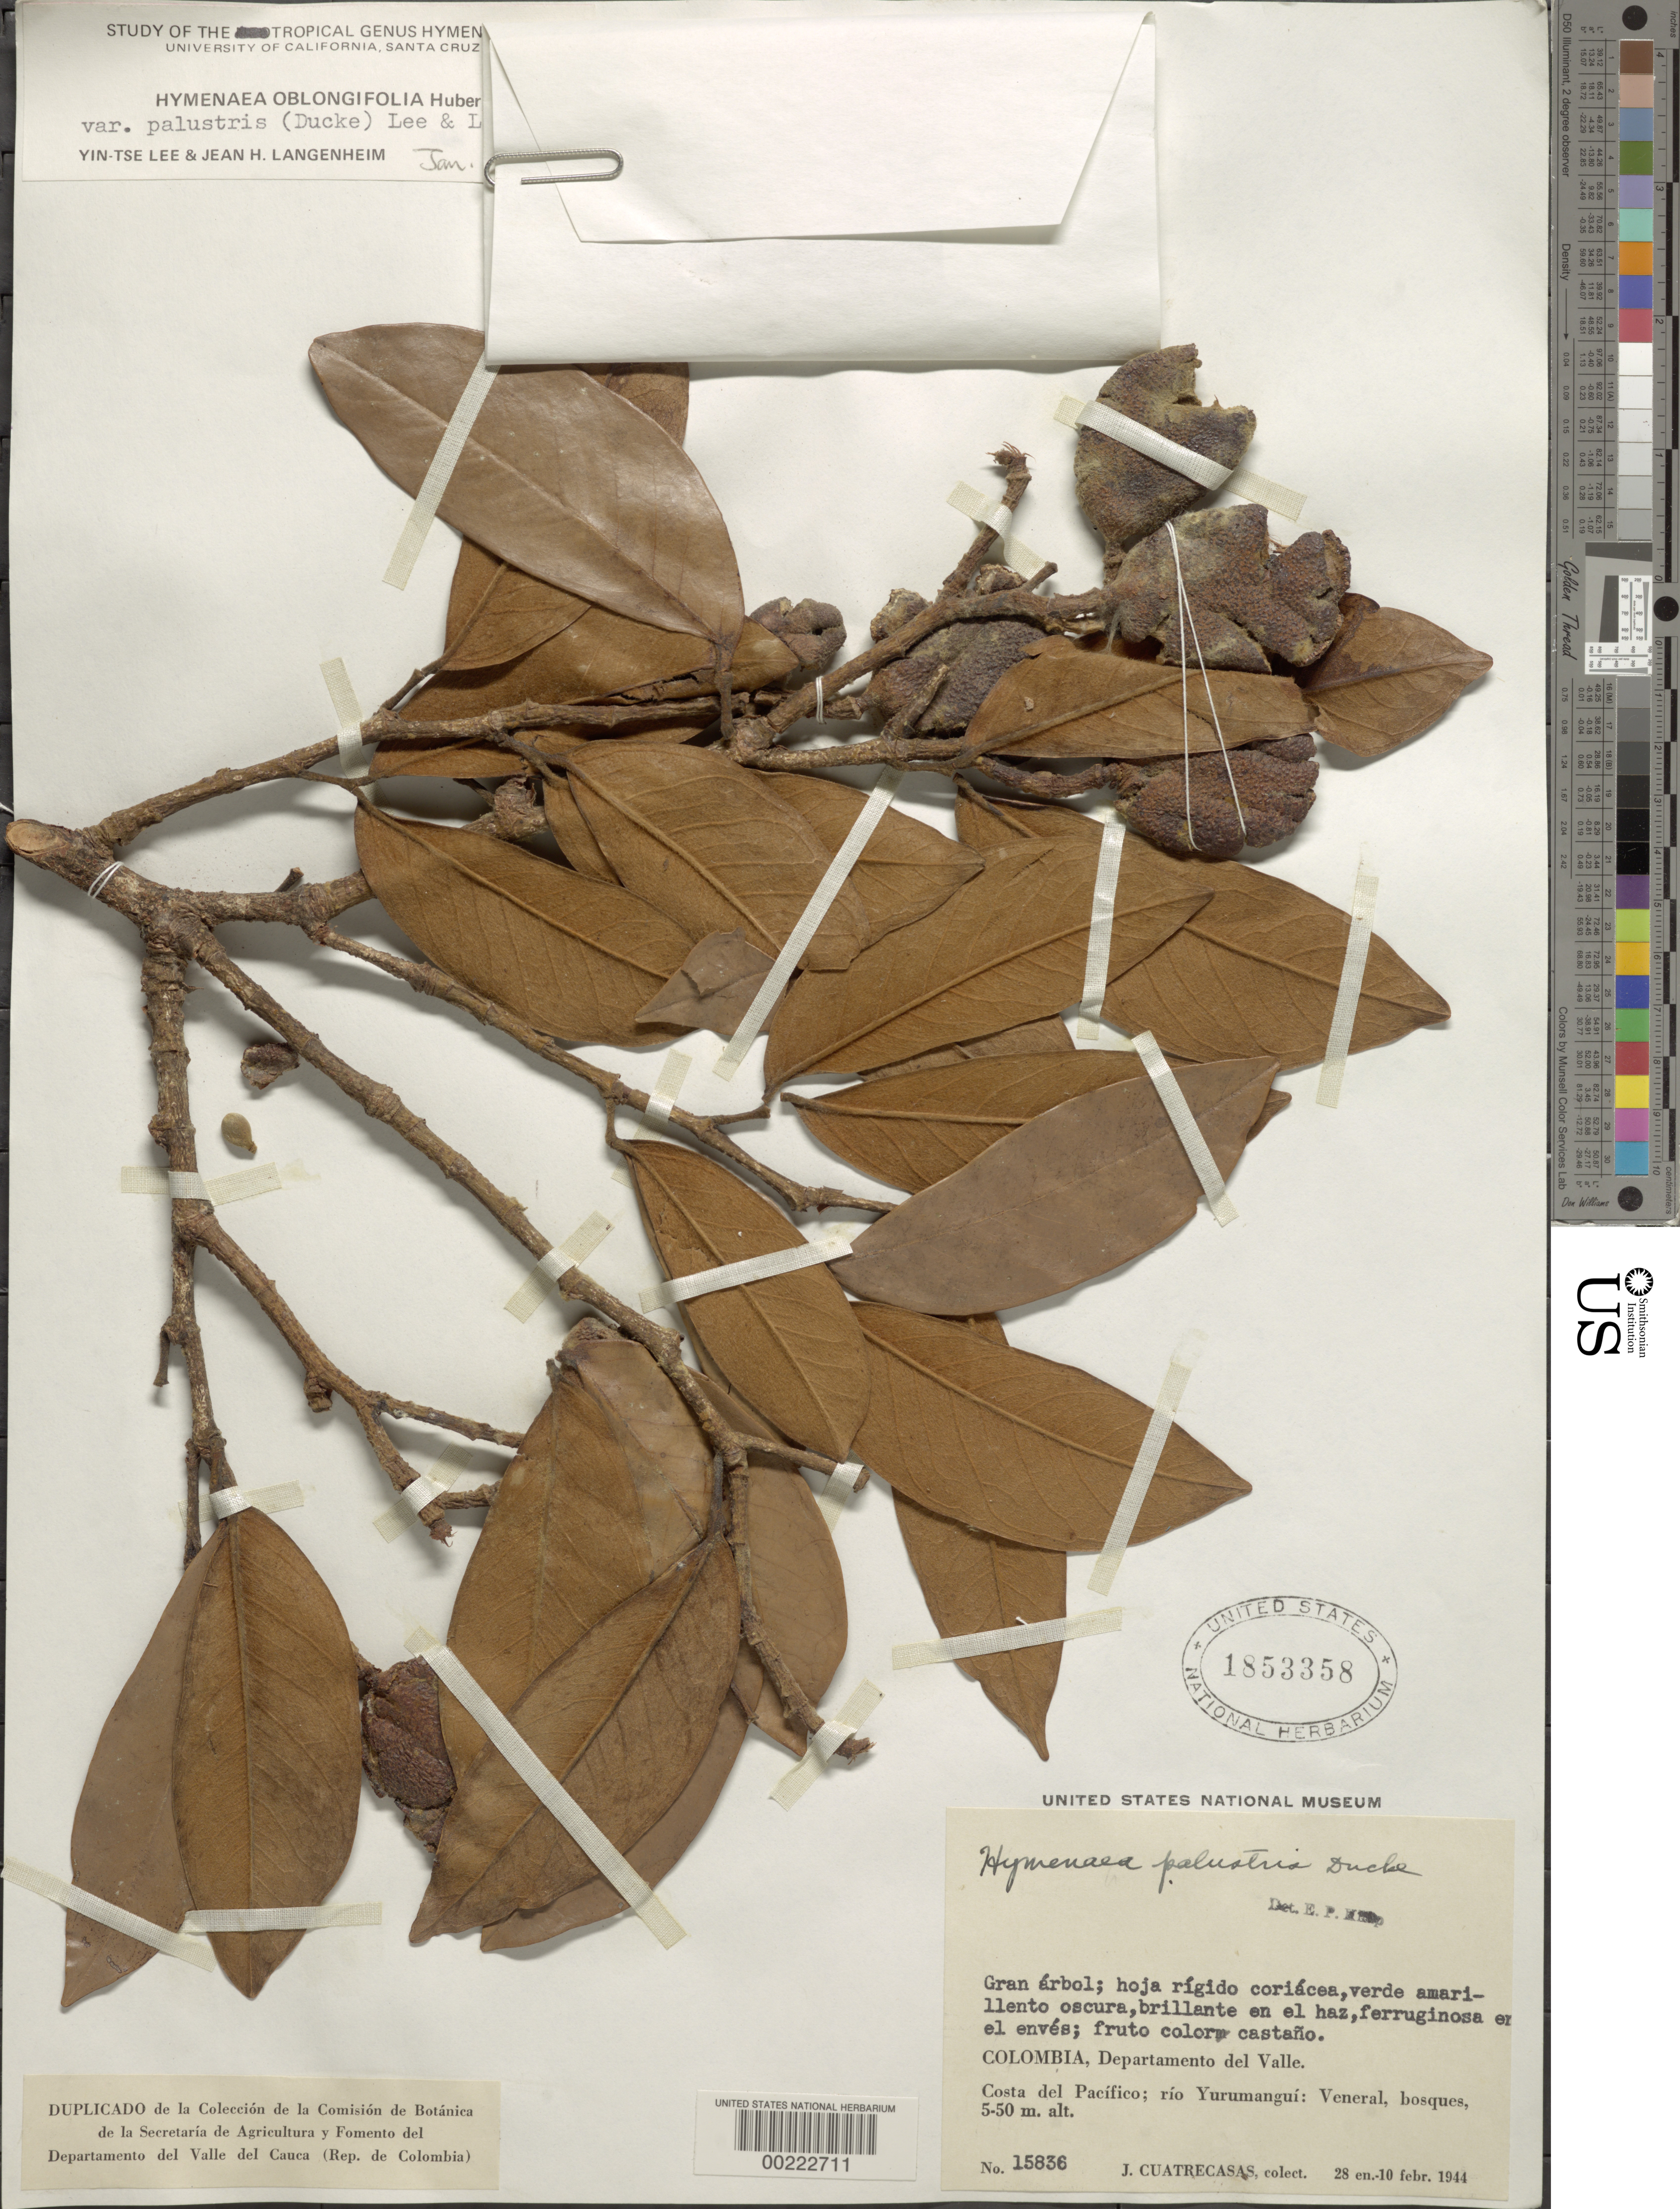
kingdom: Plantae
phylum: Tracheophyta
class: Magnoliopsida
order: Fabales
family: Fabaceae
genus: Hymenaea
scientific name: Hymenaea oblongifolia var. palustris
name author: (Ducke) Y.T. Lee & Langenh.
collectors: J. Cuatrecasas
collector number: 15836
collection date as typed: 28 Jan 1944 to 10 Feb 1944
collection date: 1944-01-28/1944-02-10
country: Colombia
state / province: Valle del Cauca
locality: Costa del Pacifico; Rio Yurumangui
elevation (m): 5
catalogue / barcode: US 1853358